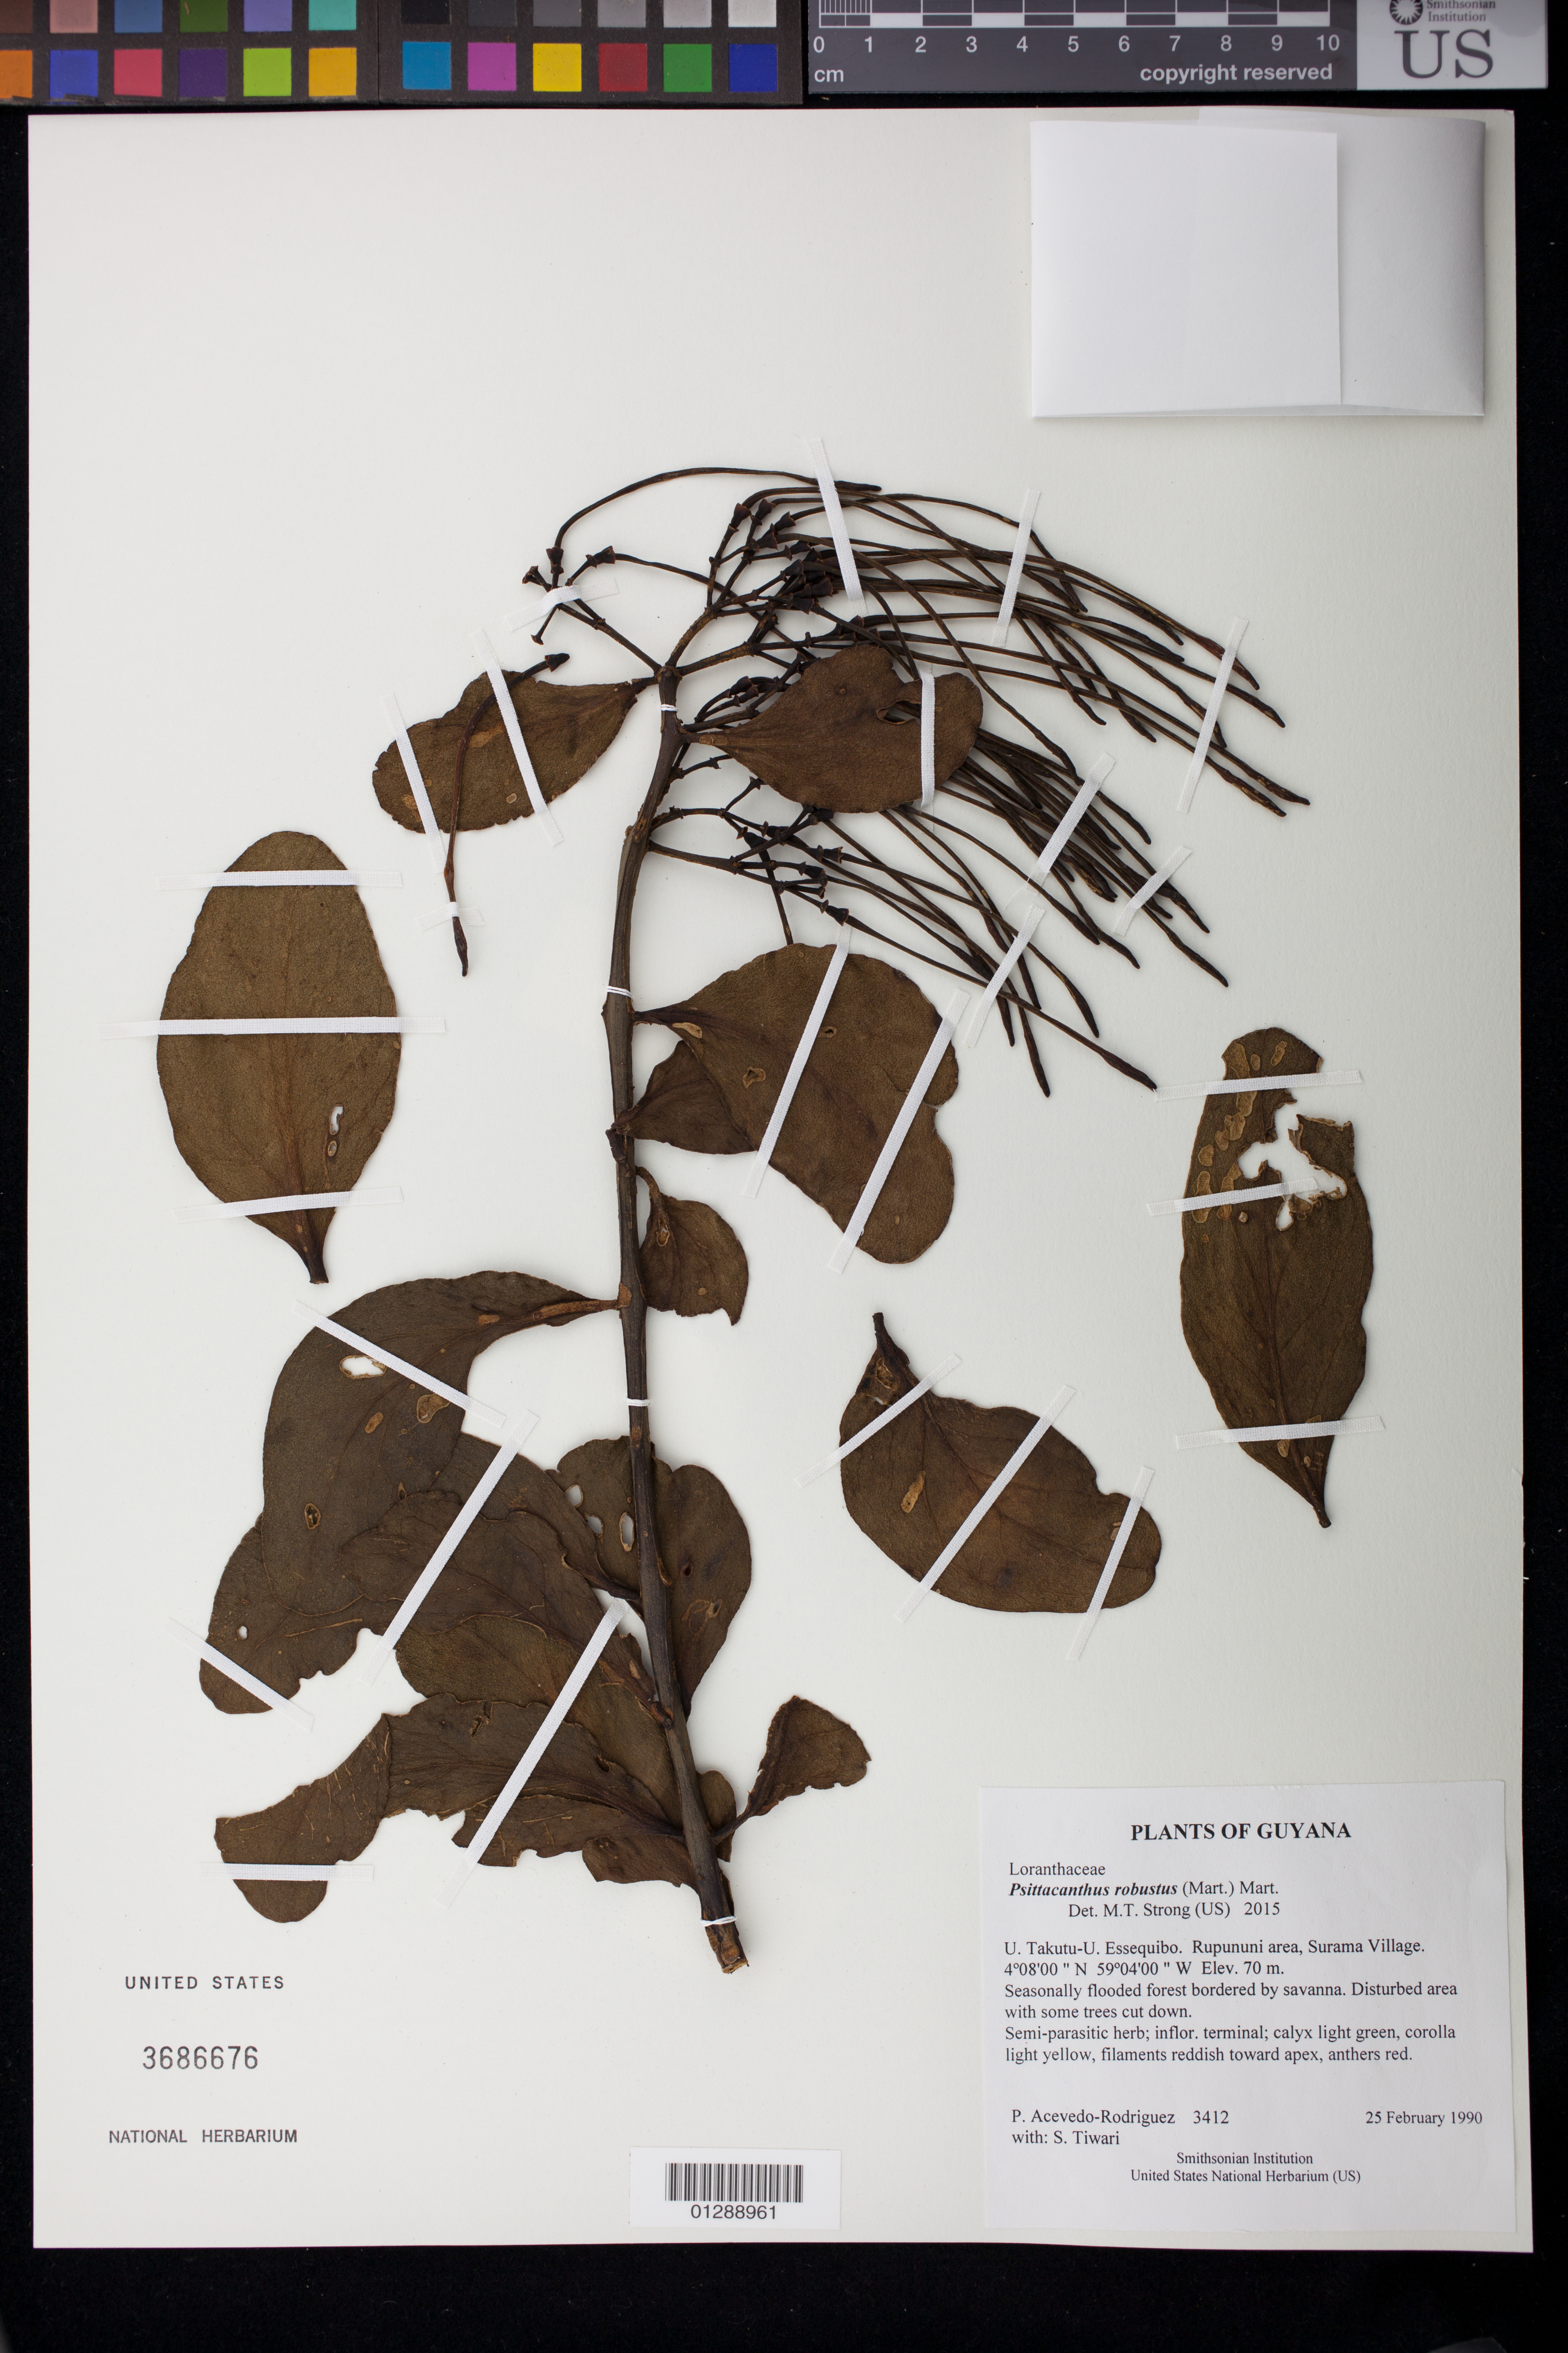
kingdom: Plantae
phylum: Tracheophyta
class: Magnoliopsida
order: Santalales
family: Loranthaceae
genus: Psittacanthus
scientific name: Psittacanthus robustus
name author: (Mart.) Mart.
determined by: Strong, M. T., (US), Smithsonian Institution - National Museum of Natural History (UNITED STATES)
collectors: P. Acevedo-Rodr. & S. Tiwari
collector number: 3412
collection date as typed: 25 February 1990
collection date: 1990-02-25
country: Guyana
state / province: U. Takutu-U. Essequibo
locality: Rupununi area, Surama Village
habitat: Seasonally flooded forest bordered by savanna. Disturbed area with some trees cut down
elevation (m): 70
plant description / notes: US, NY, MO, K, P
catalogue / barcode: US 3686676